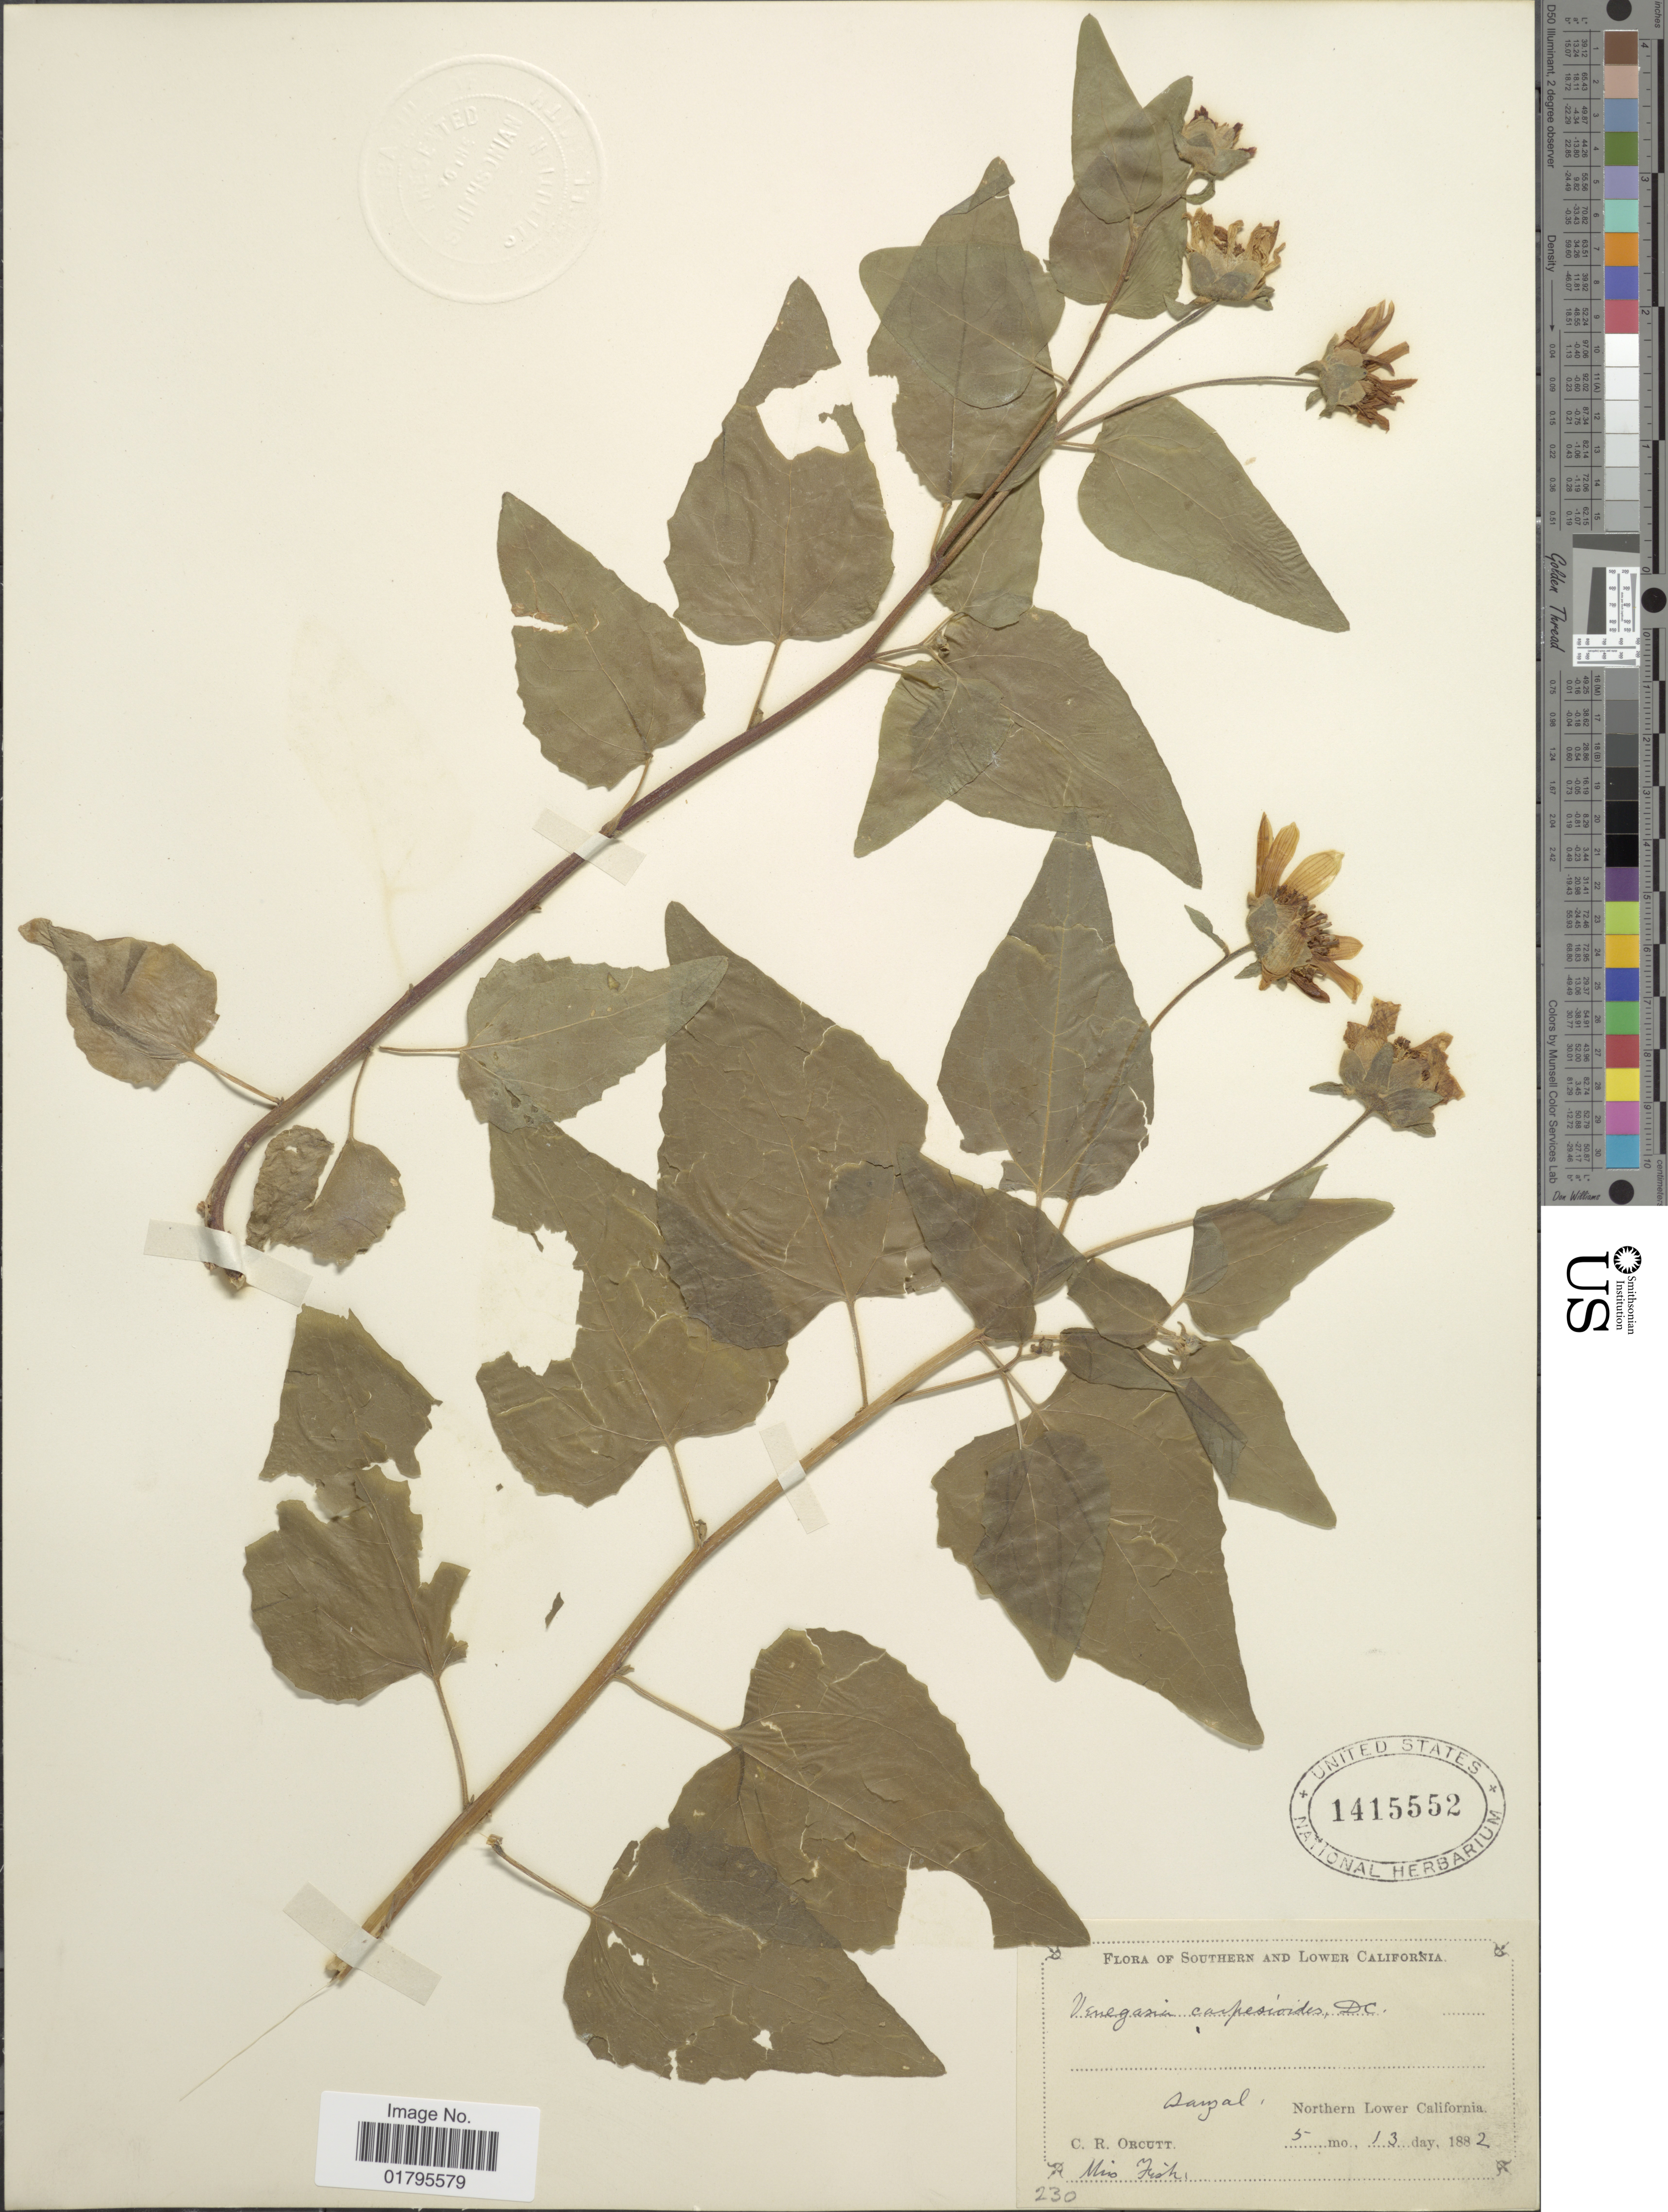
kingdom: Plantae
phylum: Tracheophyta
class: Magnoliopsida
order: Asterales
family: Asteraceae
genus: Venegasia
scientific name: Venegasia carpesioides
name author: DC.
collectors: C. R. Orcutt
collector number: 230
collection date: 1882-05-13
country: Mexico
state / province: Baja California Sur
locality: Southern and Lower California, Samal, Northern Lower California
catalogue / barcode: US 1415552